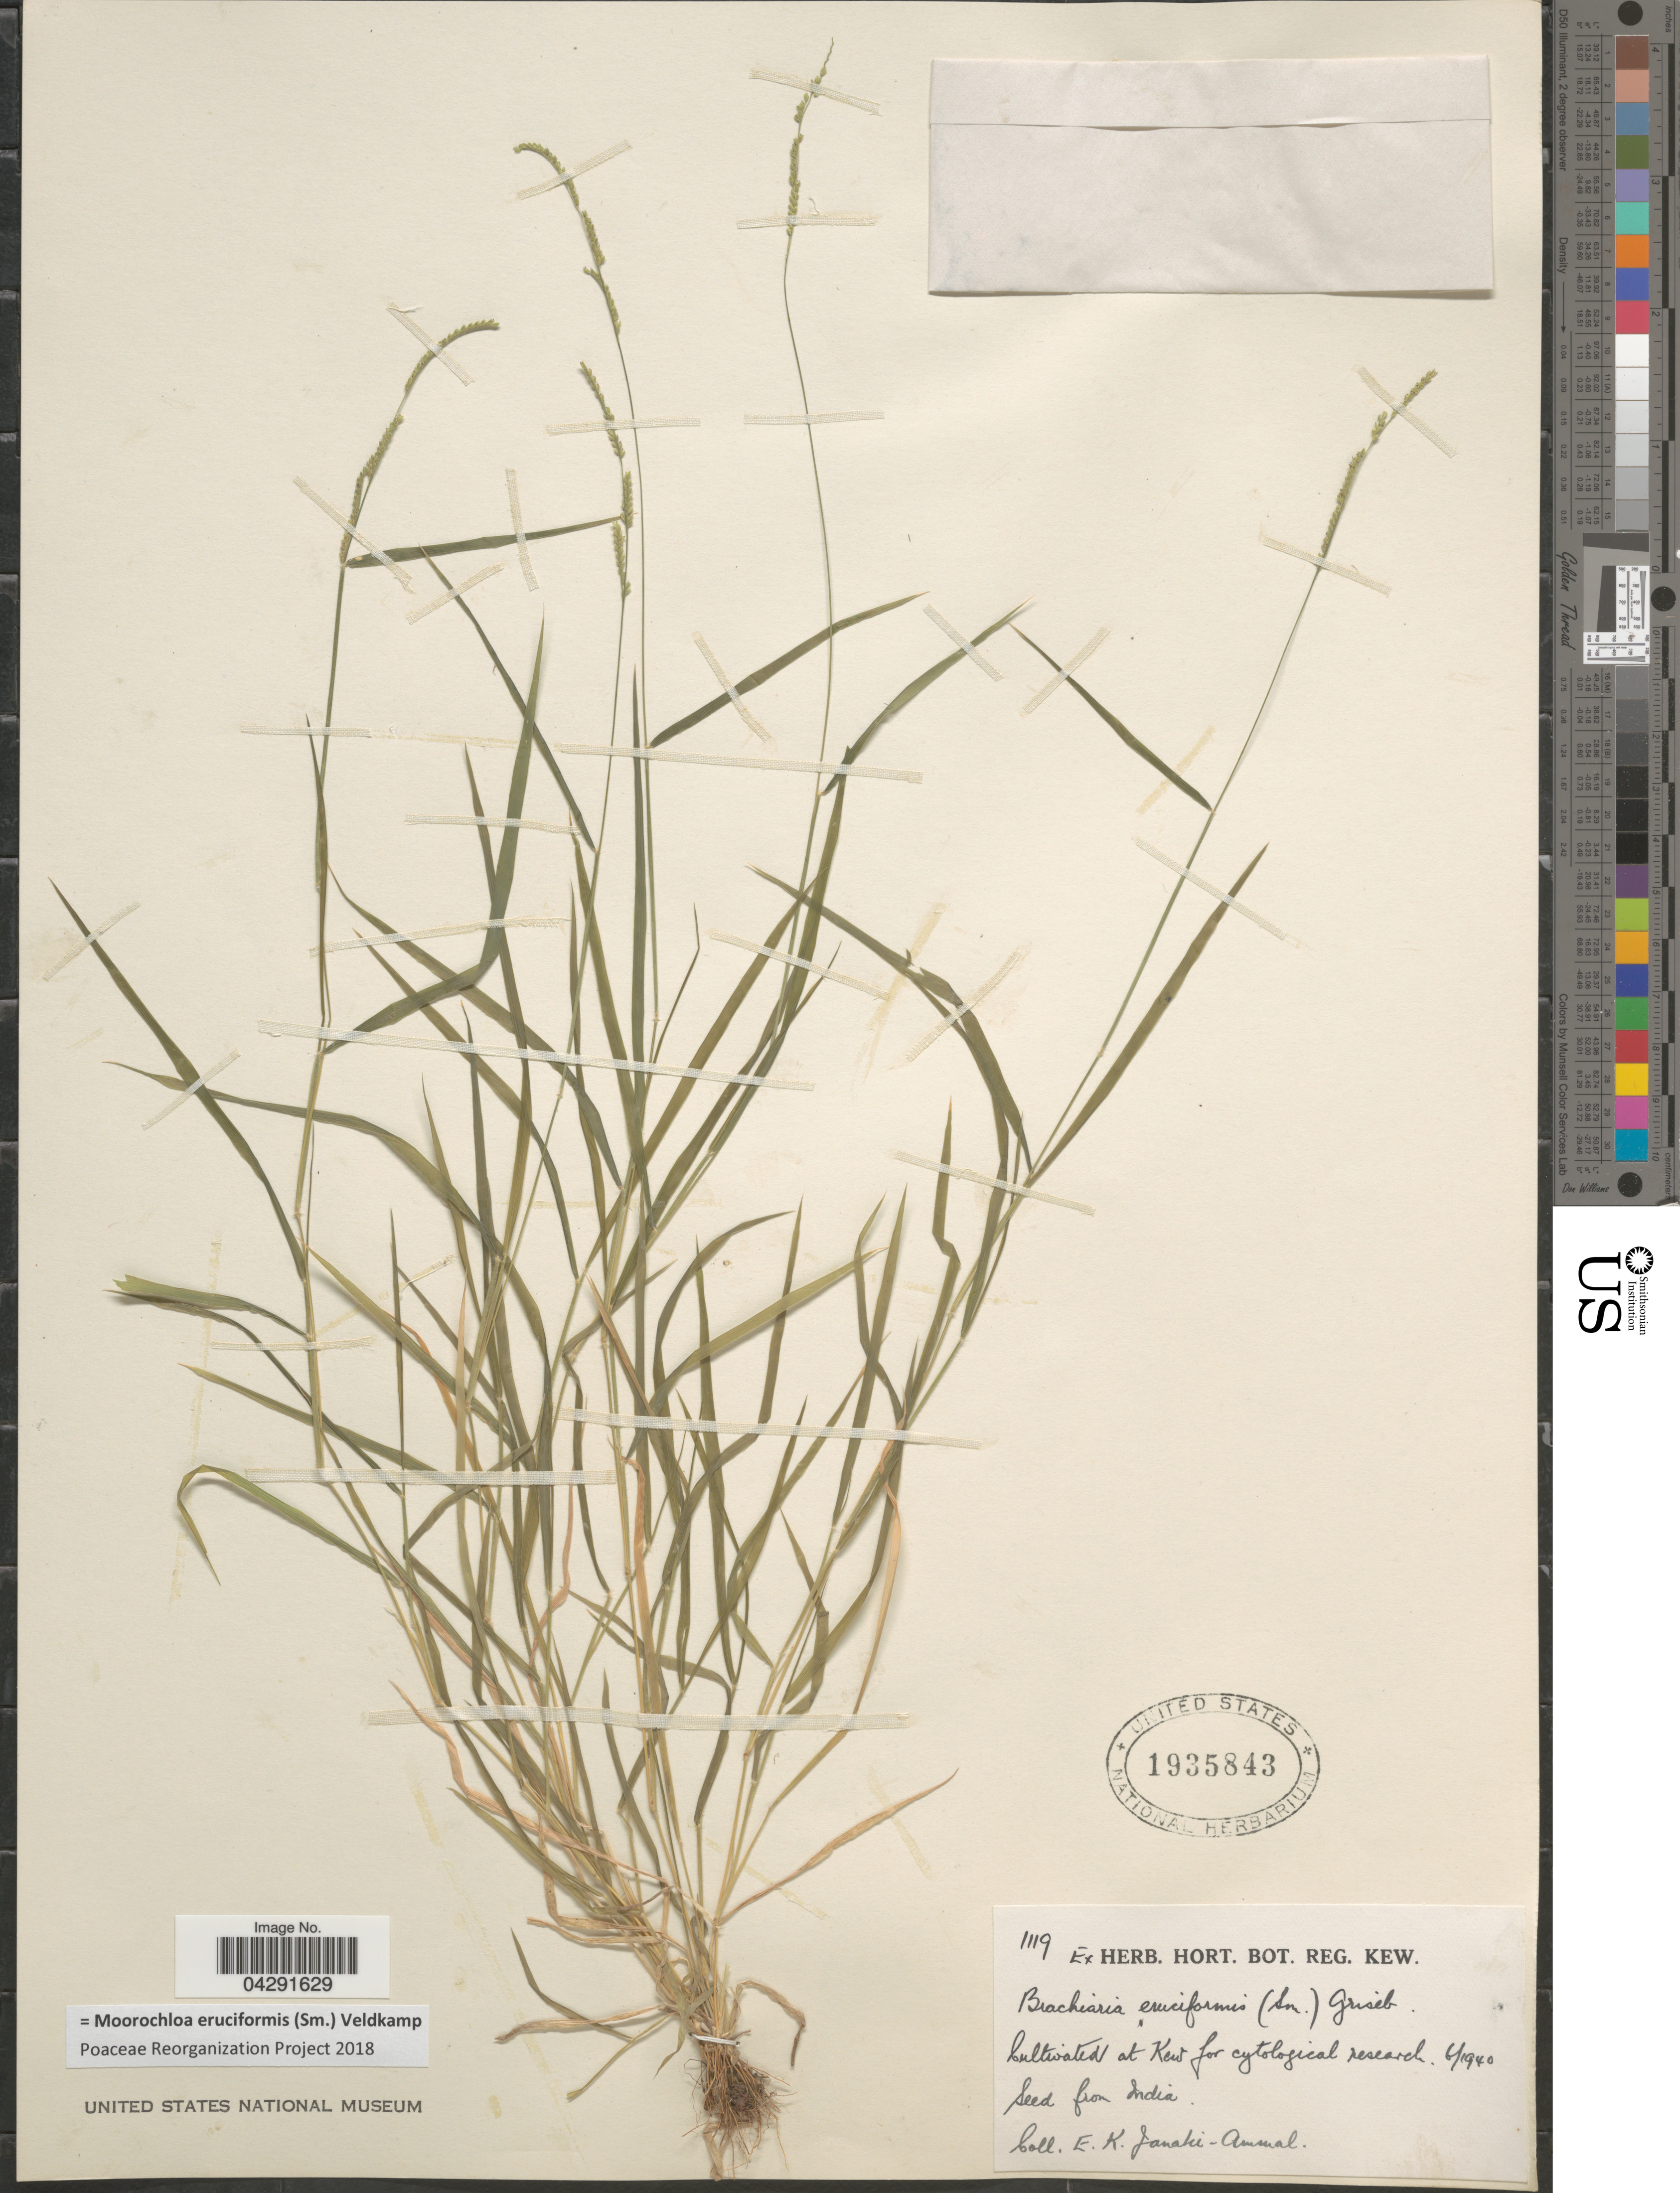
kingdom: Plantae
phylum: Tracheophyta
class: Liliopsida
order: Poales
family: Poaceae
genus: Moorochloa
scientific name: Moorochloa eruciformis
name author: (Sm.) Veldkamp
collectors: E. Janaki Ammal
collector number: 1119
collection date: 1940-06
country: United Kingdom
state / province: England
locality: Cultivated at Kew for cytological research.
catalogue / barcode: US 1935843